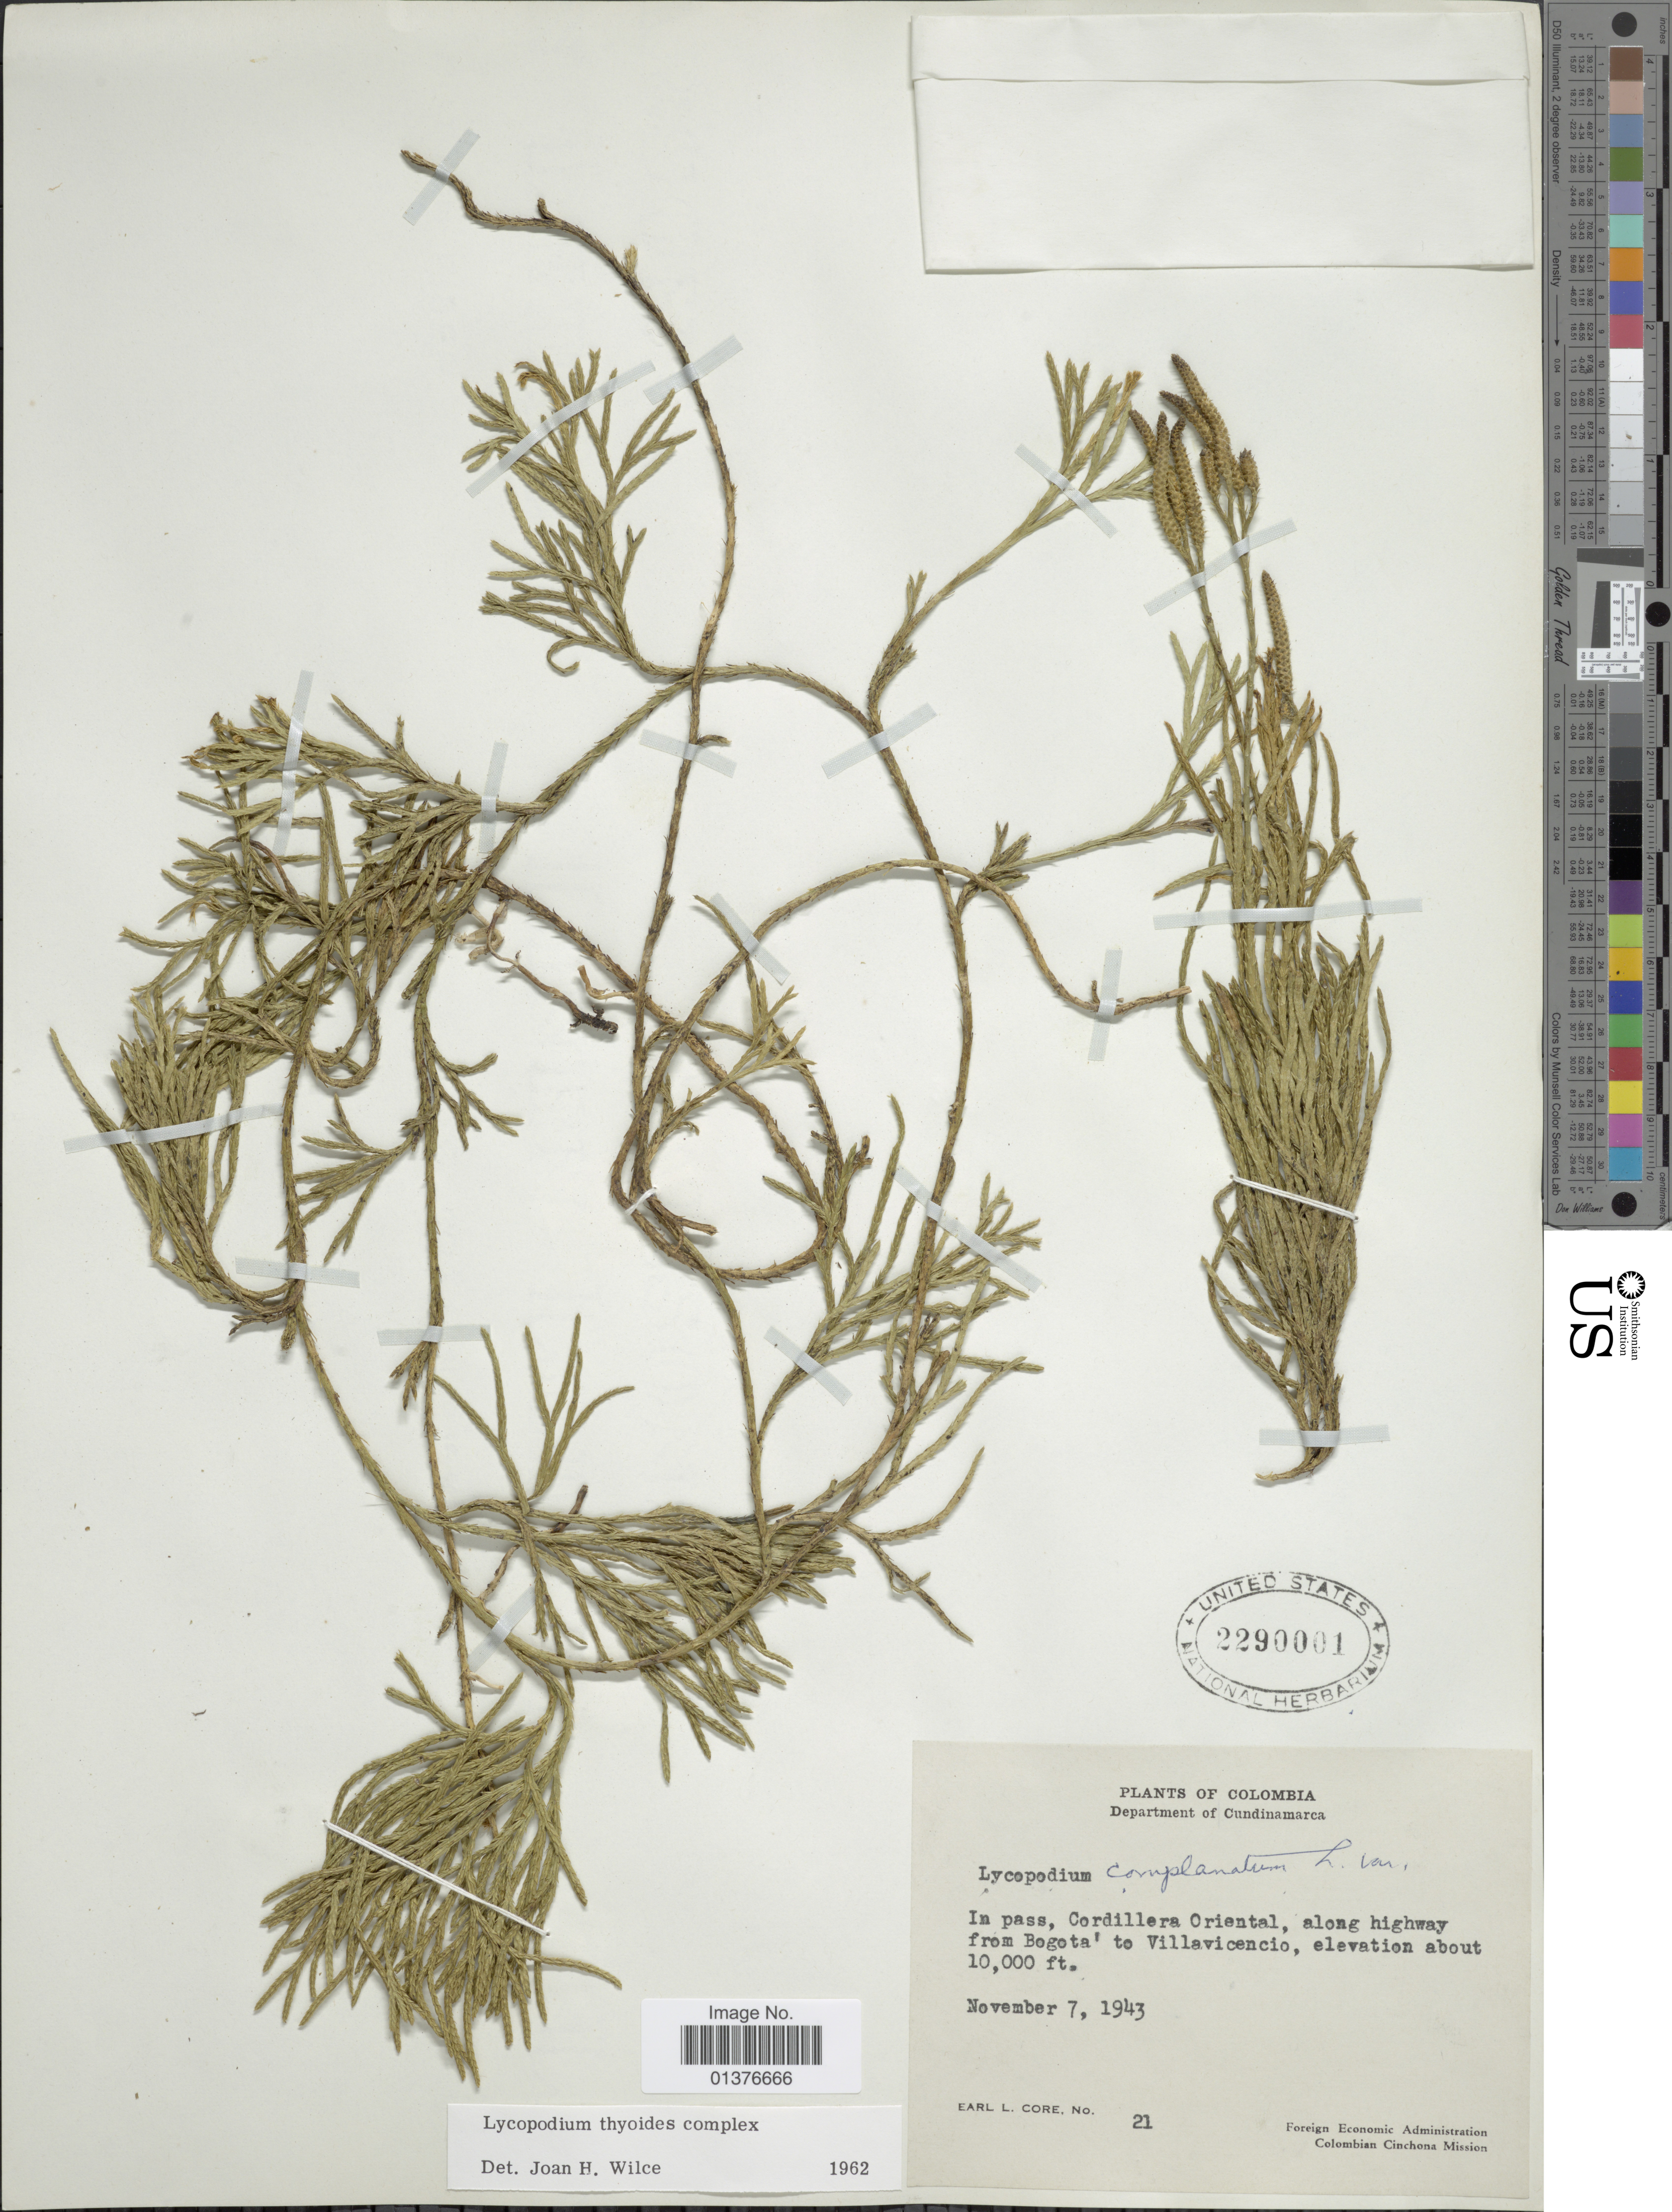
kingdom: Plantae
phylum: Tracheophyta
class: Lycopodiopsida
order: Lycopodiales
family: Lycopodiaceae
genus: Diphasiastrum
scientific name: Diphasiastrum thyoides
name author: (Humb. & Bonpl. ex Willd.) Holub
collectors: E. L. Core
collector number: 21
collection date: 1943-11-07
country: Colombia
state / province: Cundinamarca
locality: In pass, Cordillera Oriental, along highway from Bogotá to Villavicencio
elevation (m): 3048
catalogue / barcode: US 2290001